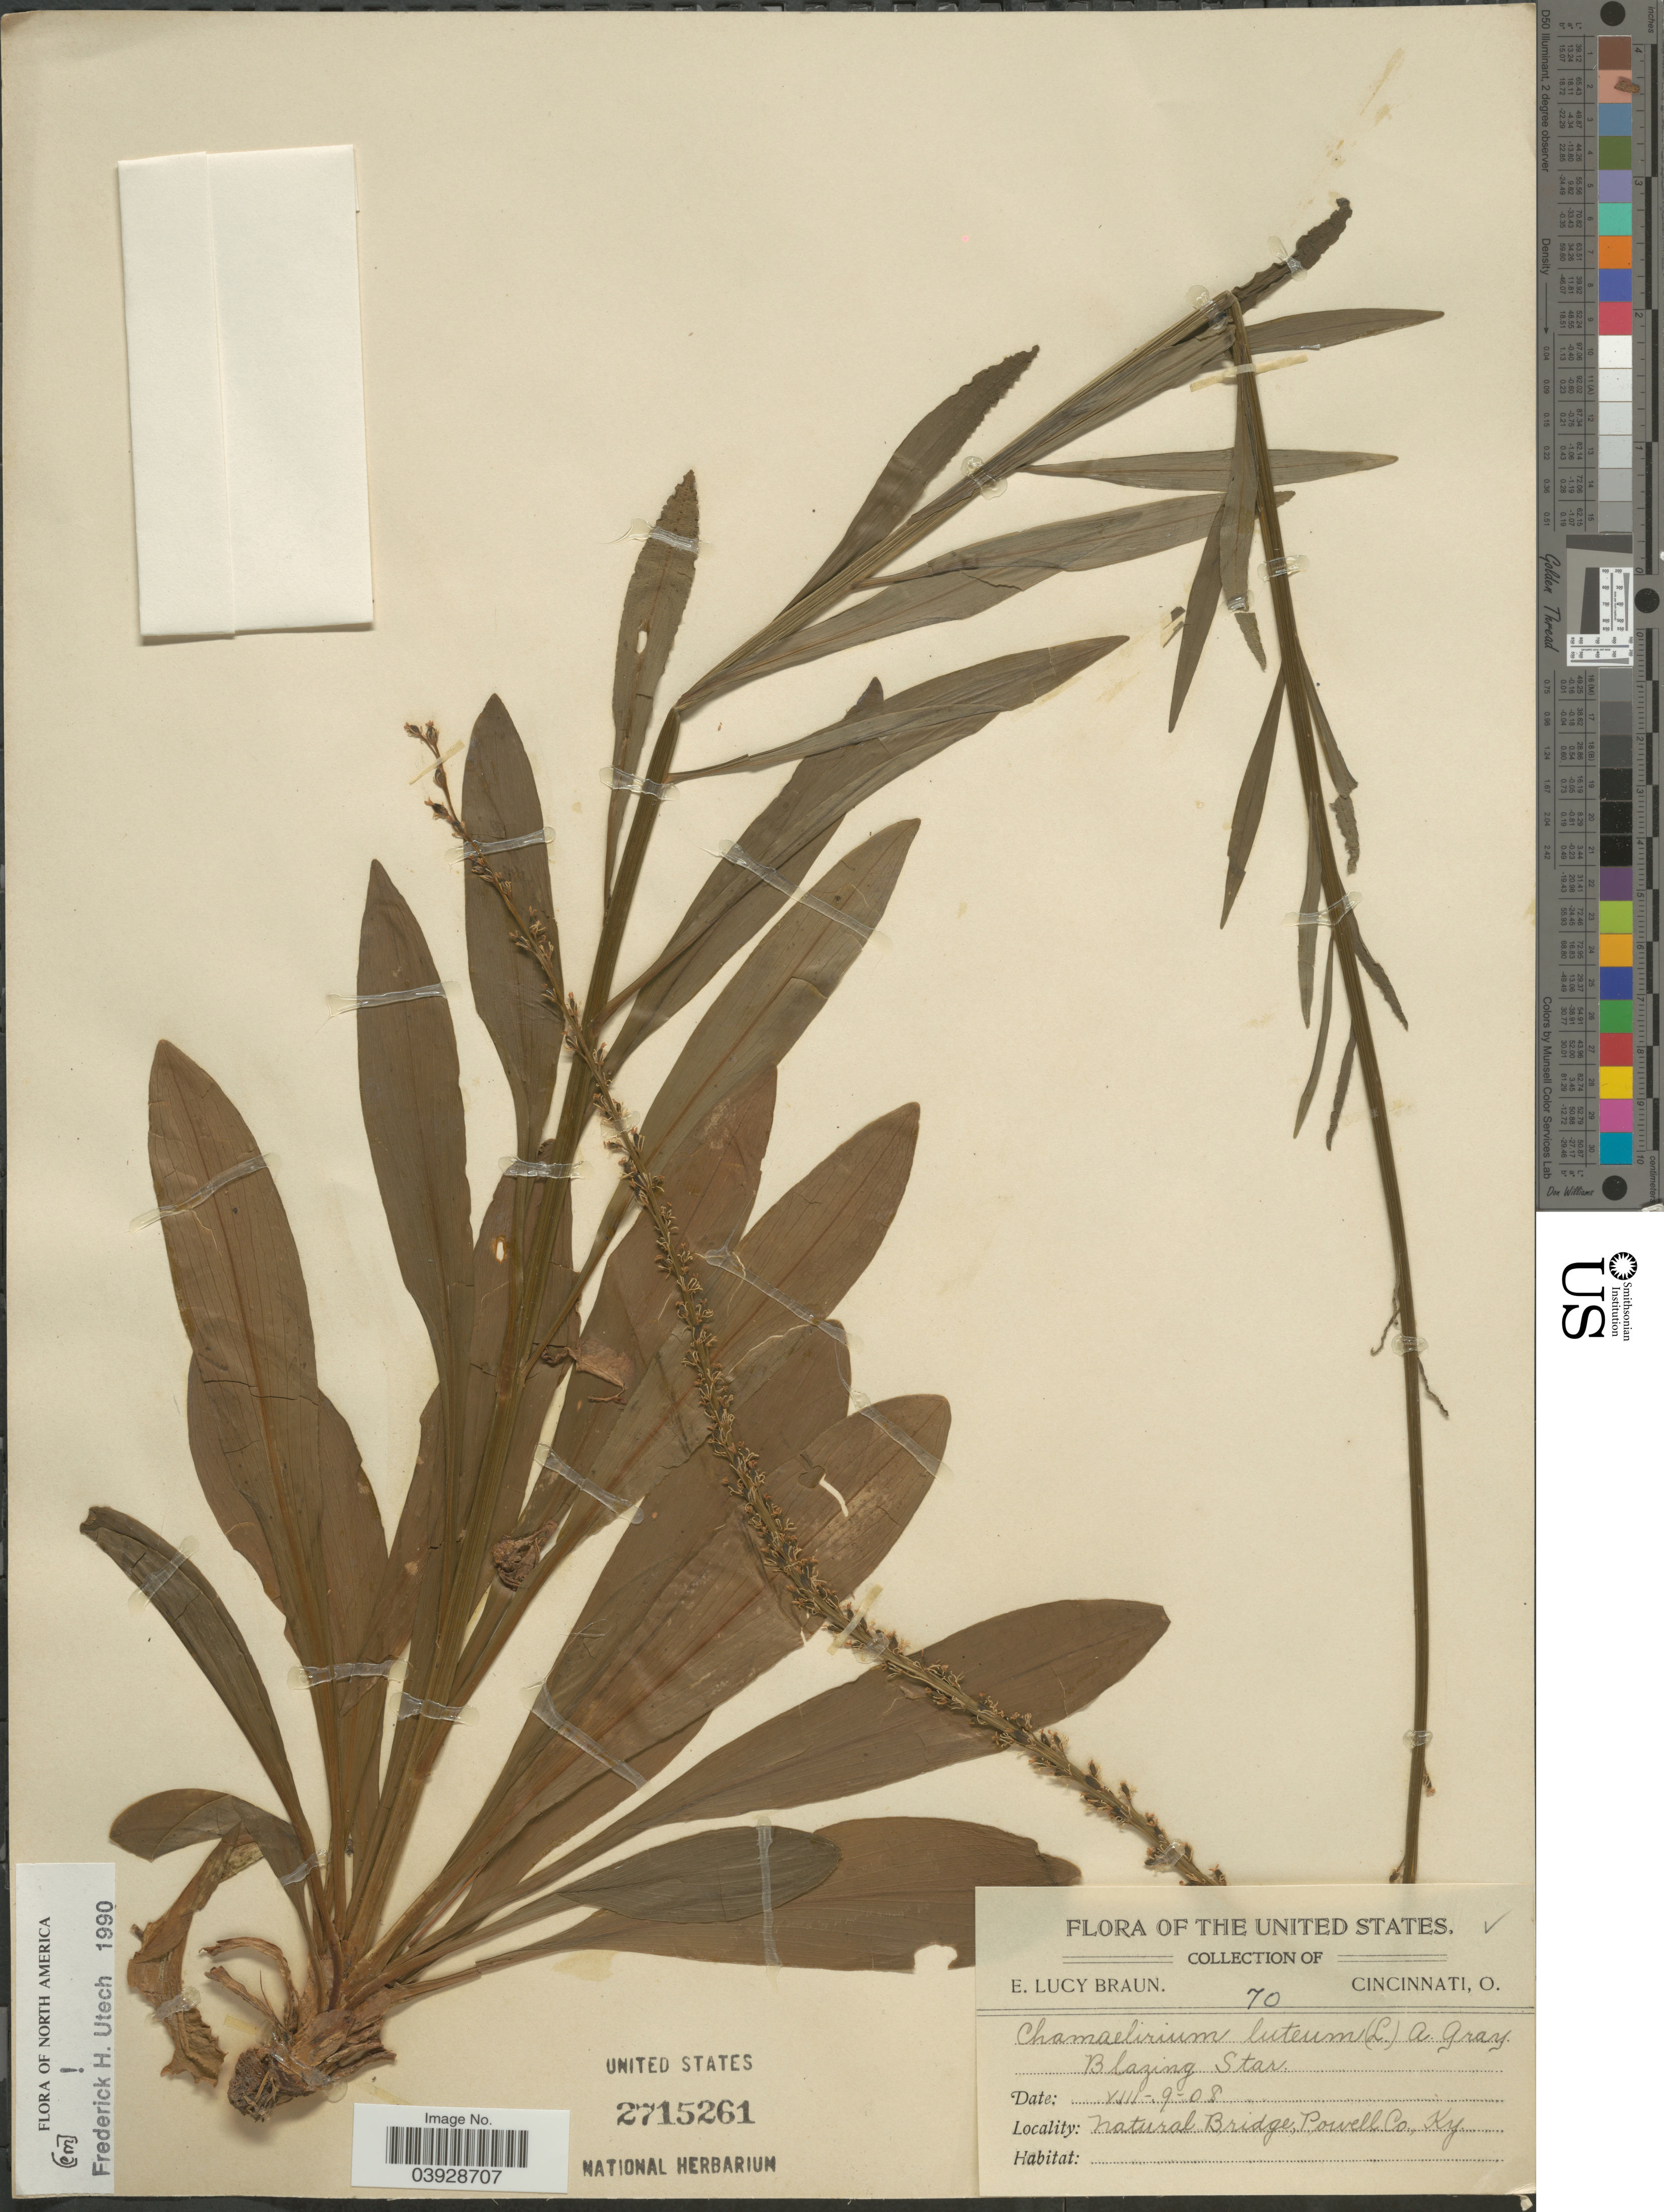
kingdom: Plantae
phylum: Tracheophyta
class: Liliopsida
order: Liliales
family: Melanthiaceae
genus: Chamaelirium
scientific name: Chamaelirium luteum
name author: (L.) A. Gray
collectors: E. L. Braun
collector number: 70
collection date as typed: Transcribed d/m/y: 9/8/8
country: United States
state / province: Kentucky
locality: Natural Bridge, Powell Co.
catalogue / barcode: US 2715261